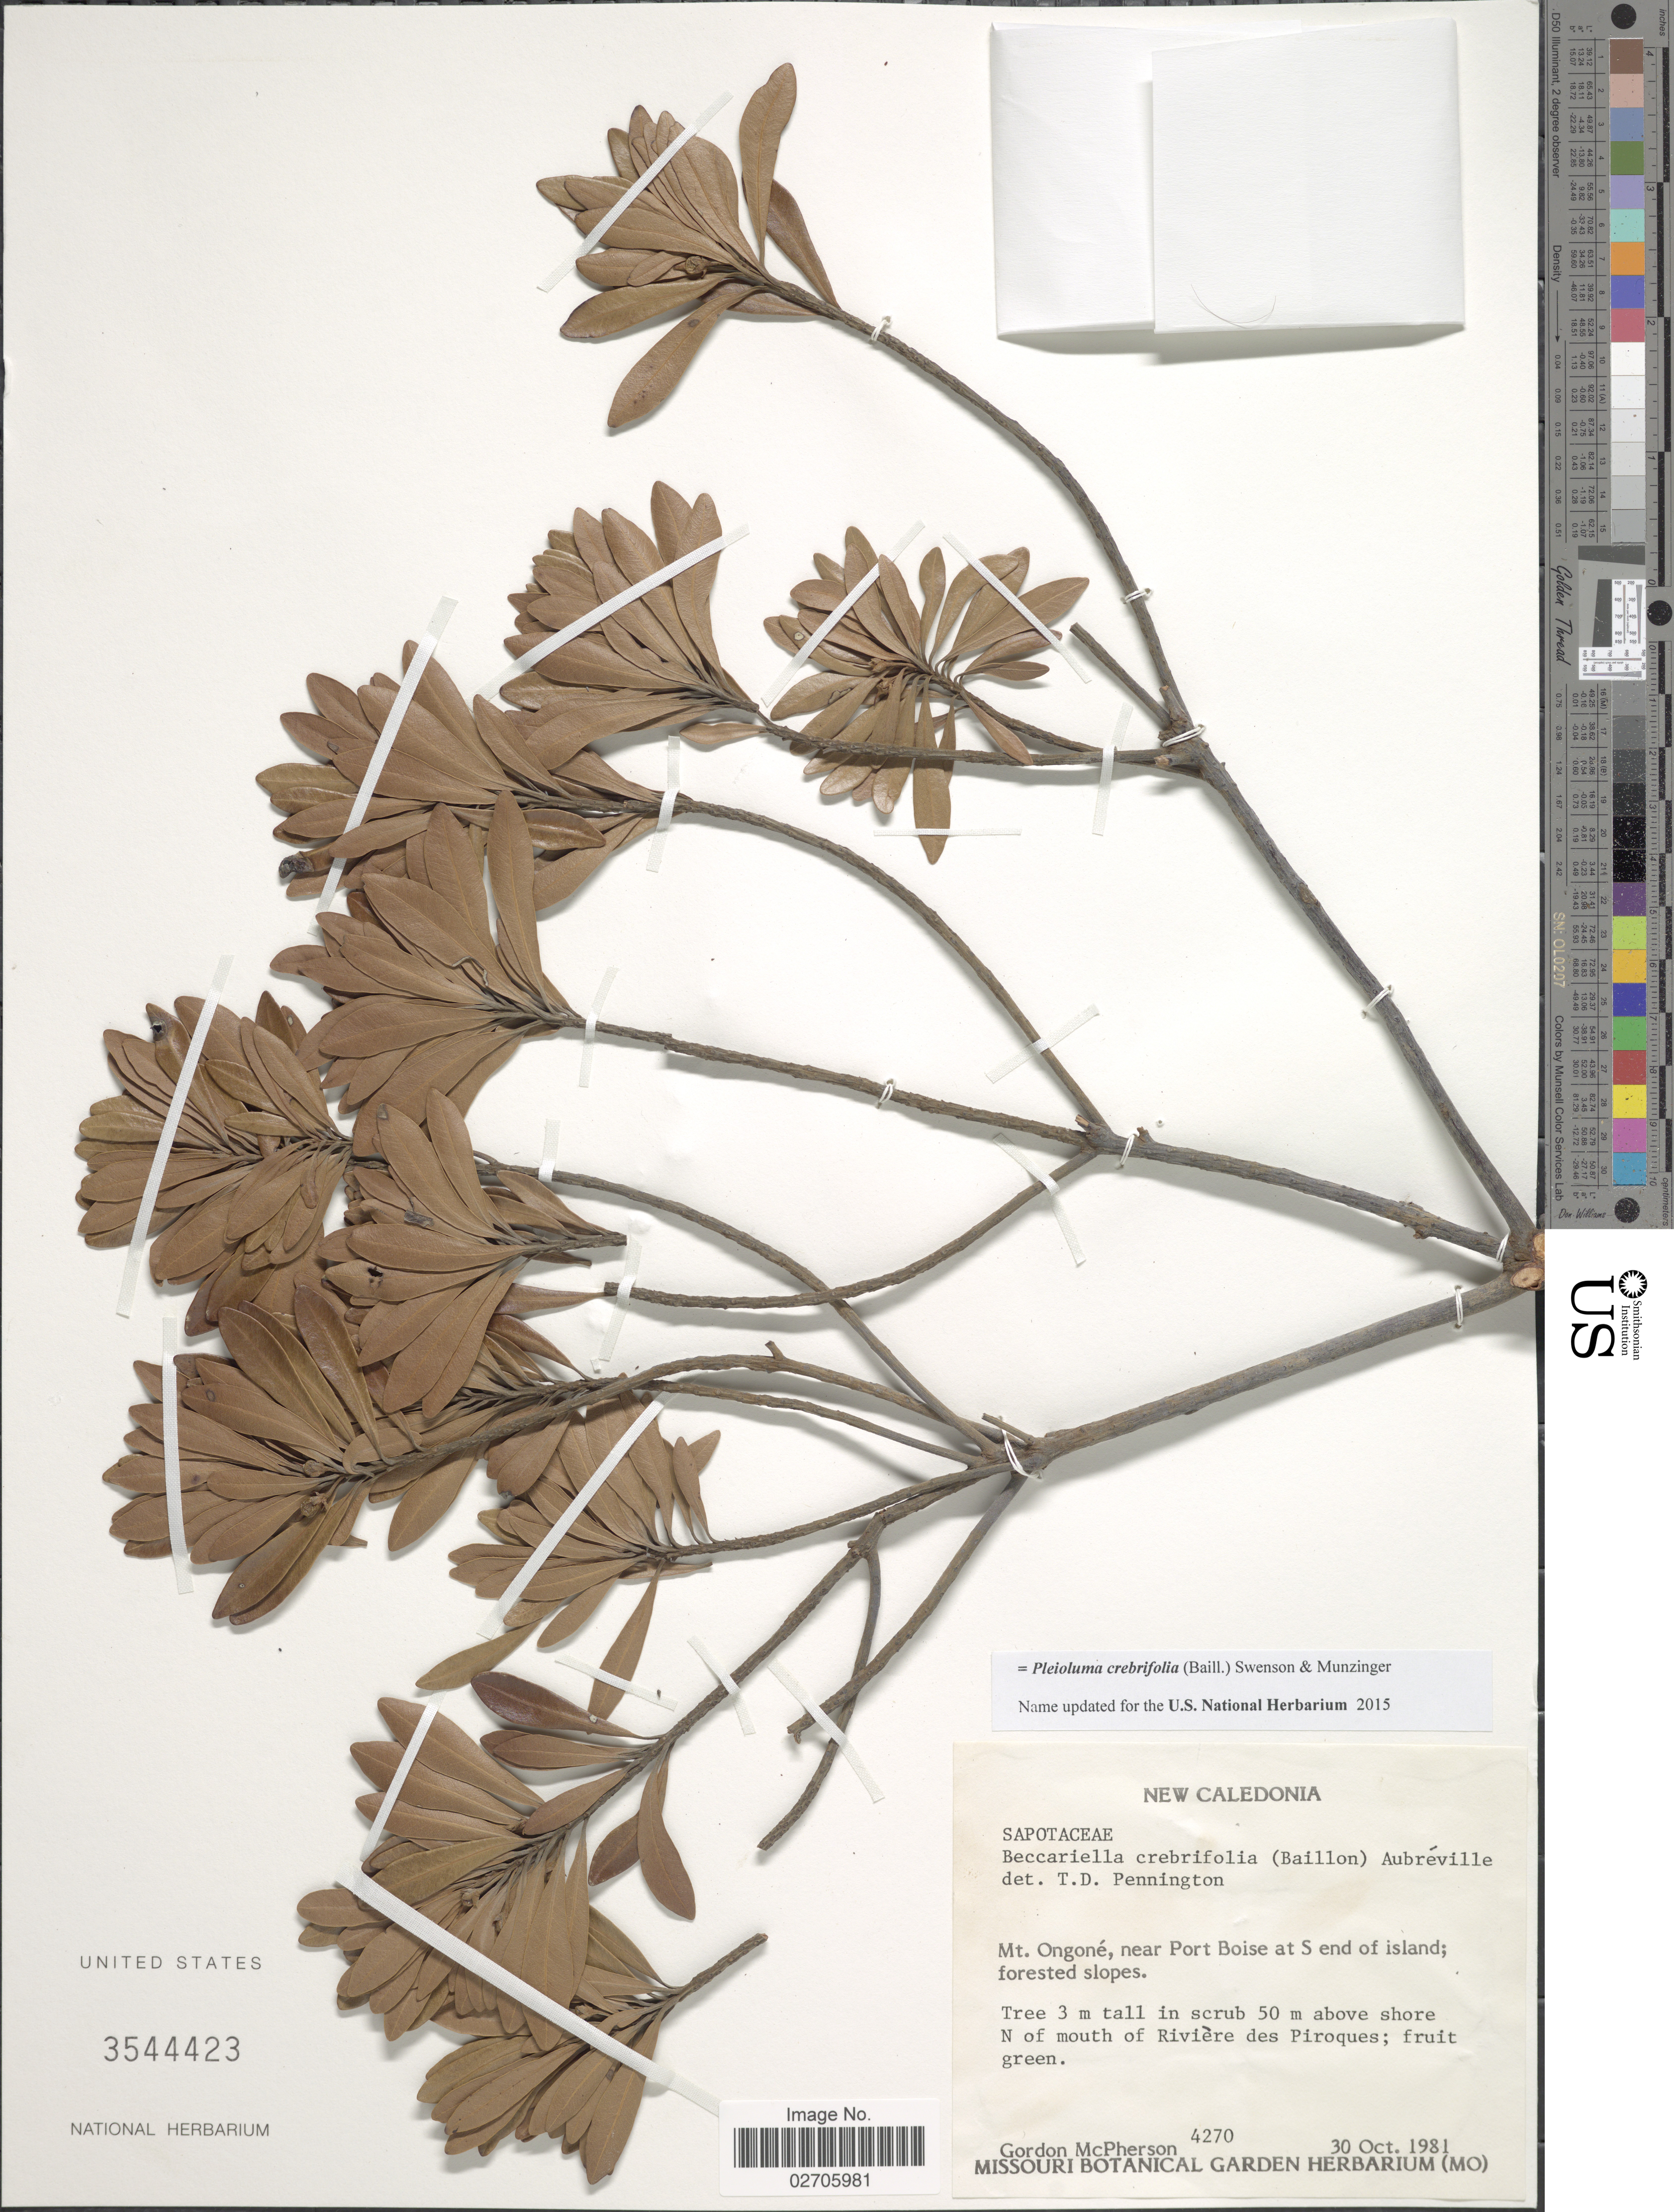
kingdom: Plantae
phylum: Tracheophyta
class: Magnoliopsida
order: Ericales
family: Sapotaceae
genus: Pleioluma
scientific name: Pleioluma crebrifolia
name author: (Baill.) Swenson & Munzinger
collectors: G. D. McPherson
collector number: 4270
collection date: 1981-10-30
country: New Caledonia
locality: Mt. Ongoné, near Port Boise at S end of island; forested slopes.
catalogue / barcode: US 3544423